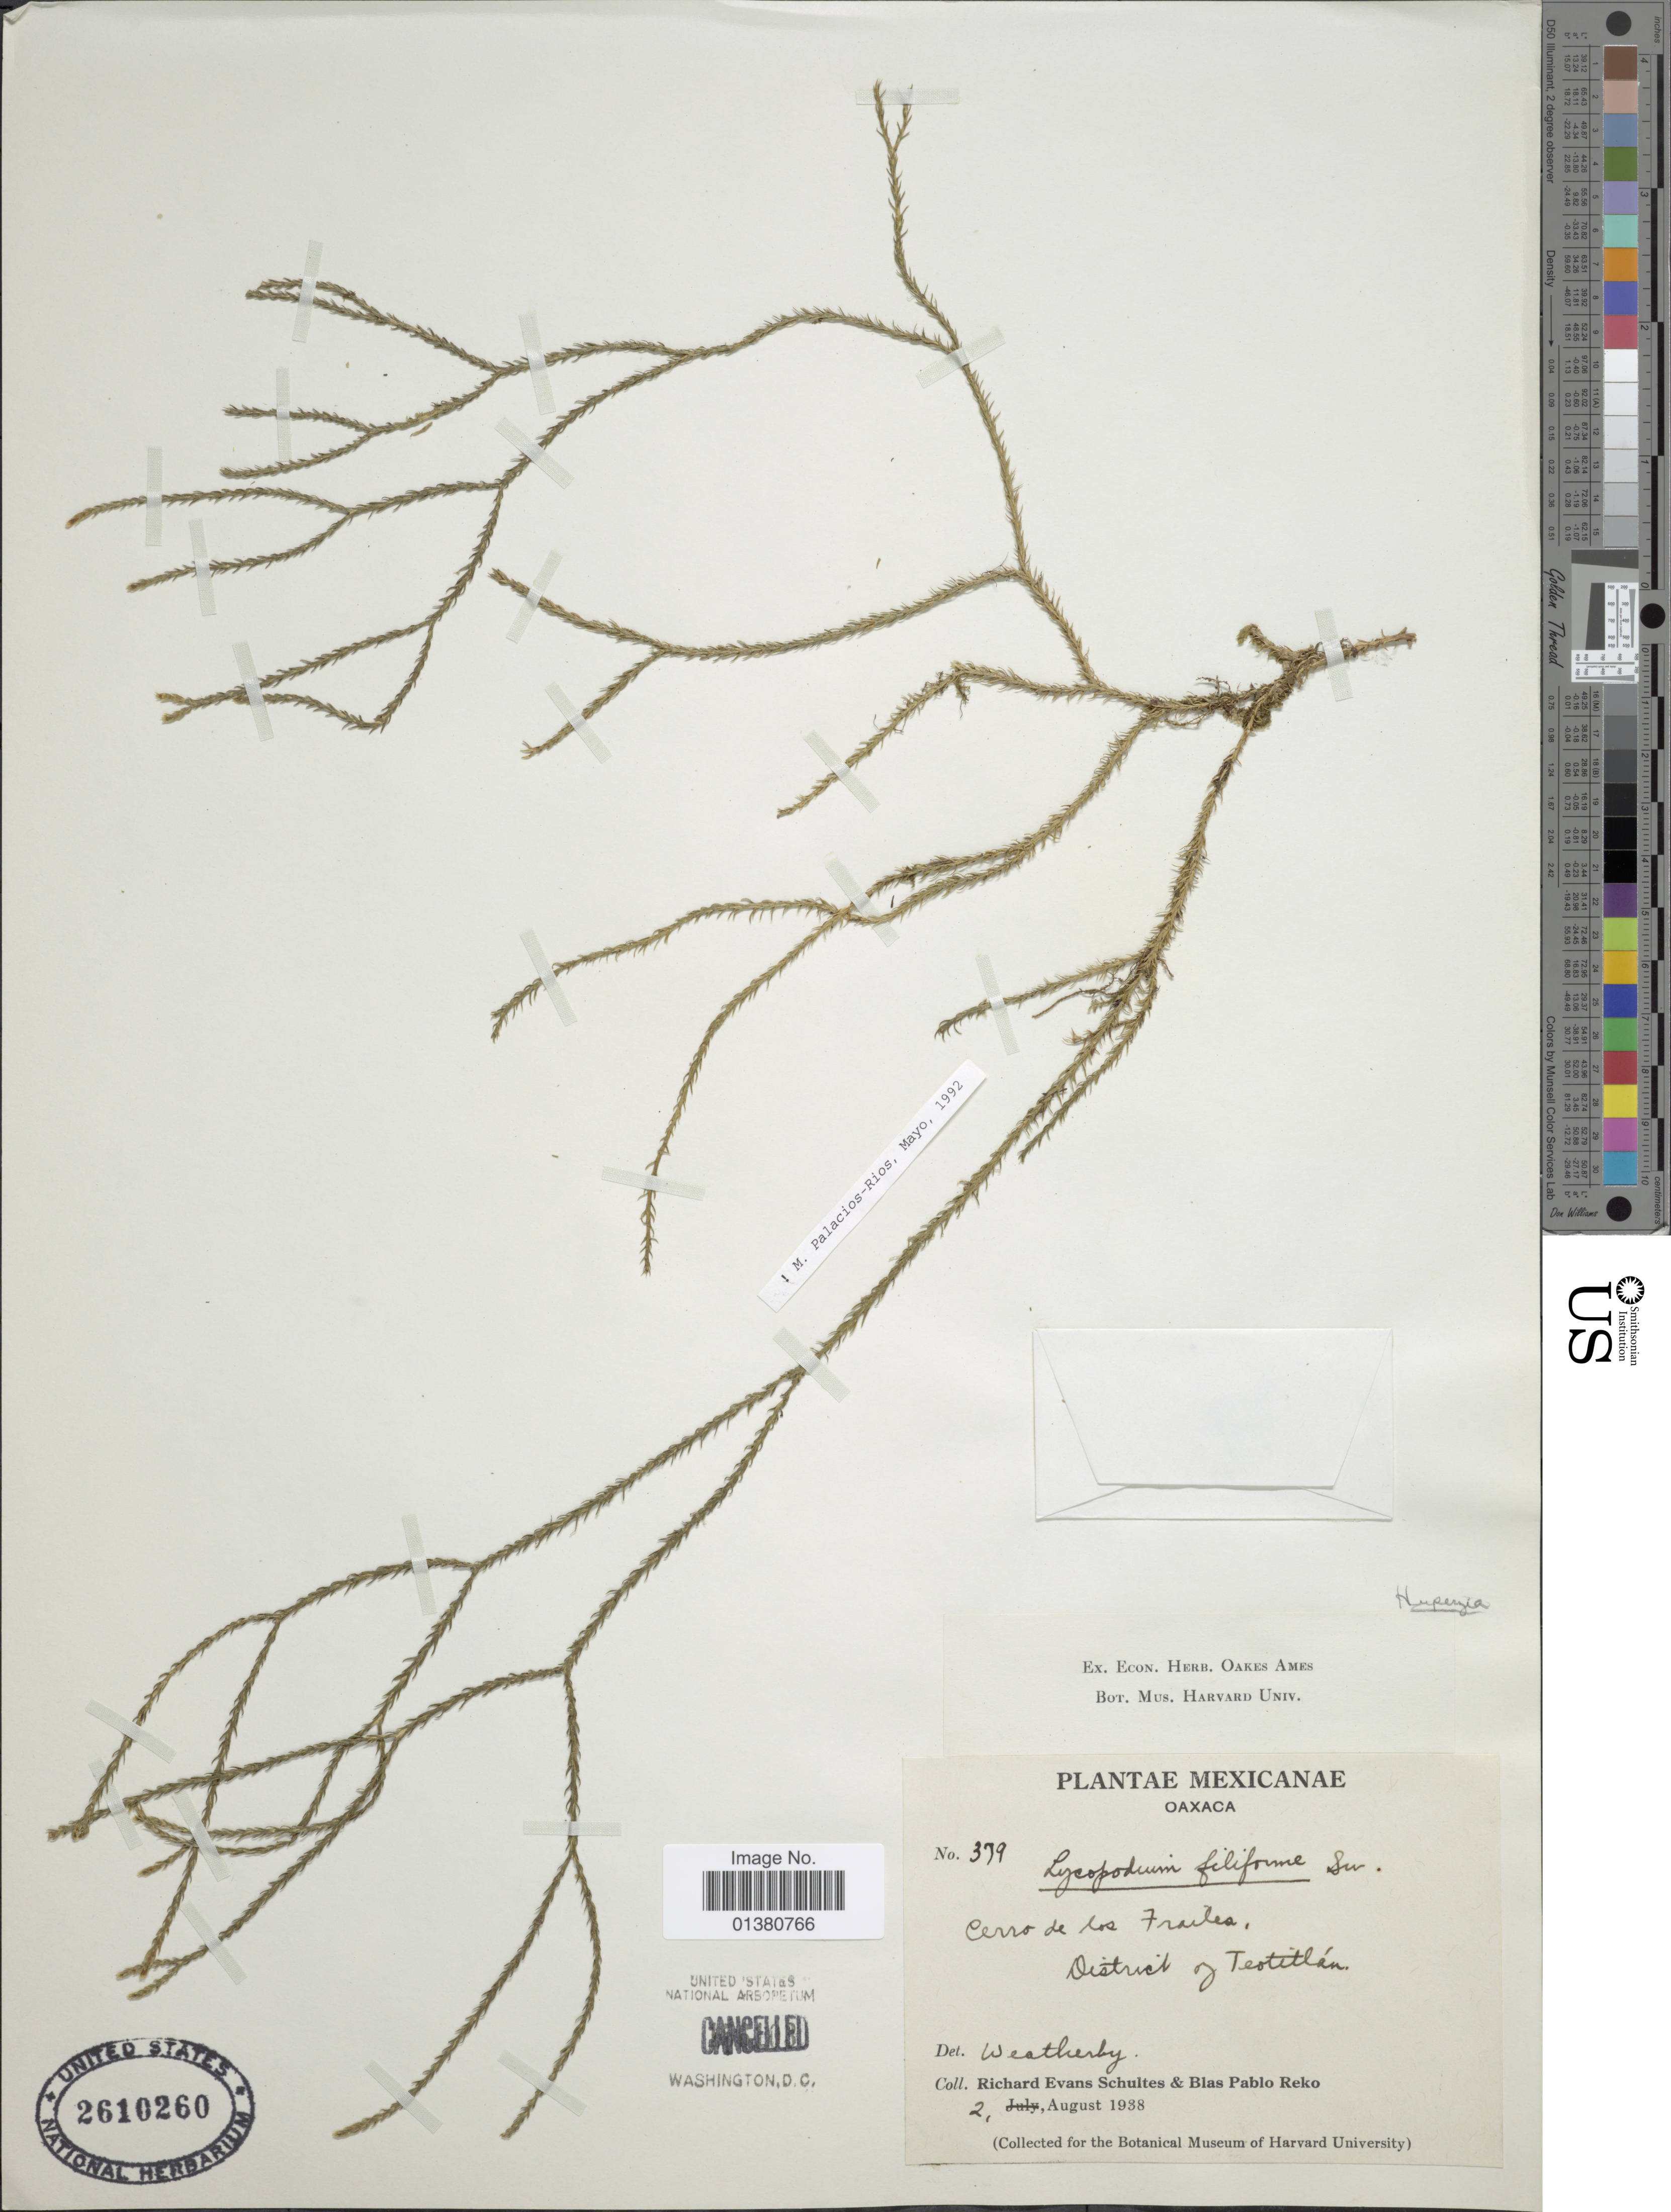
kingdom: Plantae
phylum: Tracheophyta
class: Lycopodiopsida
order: Lycopodiales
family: Lycopodiaceae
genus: Phlegmariurus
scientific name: Phlegmariurus filiformis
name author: (Sw.) W.H. Wagner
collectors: R. E. Schultes & B. P. Reko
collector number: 379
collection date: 1938-08-02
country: Mexico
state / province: Oaxaca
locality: Cerro de los Frailes, District of Teotitlan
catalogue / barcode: US 2610260